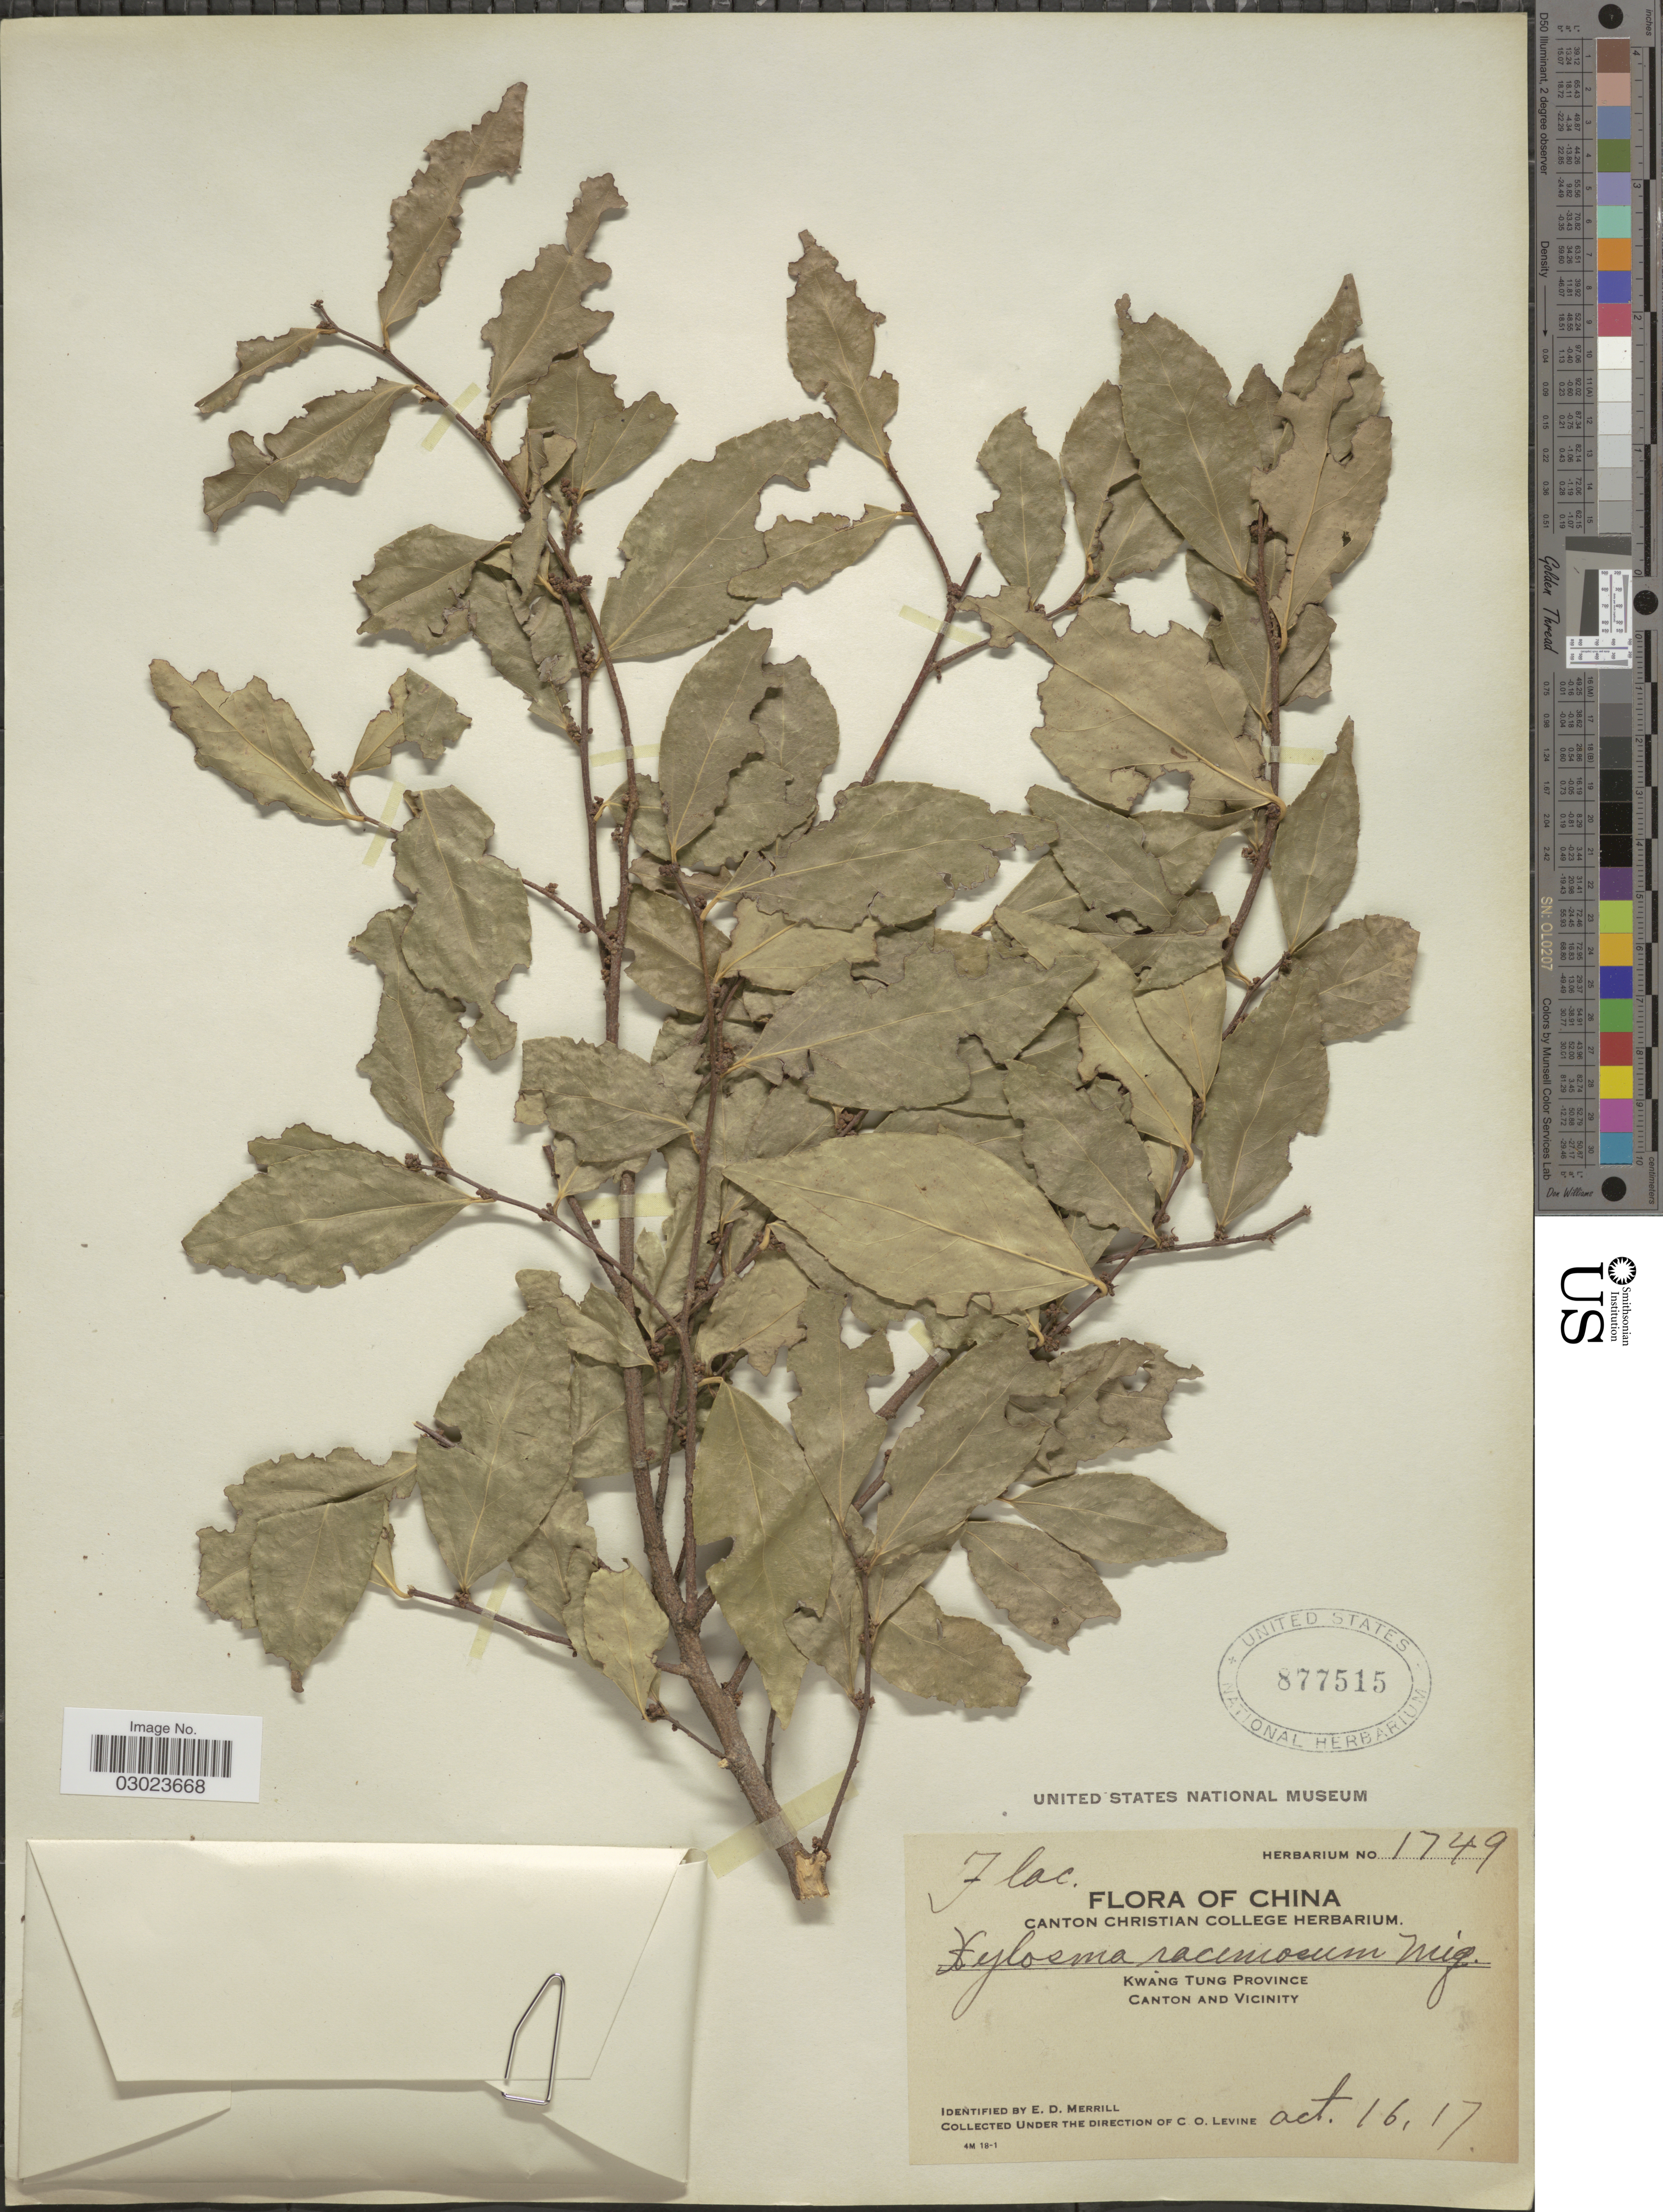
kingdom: Plantae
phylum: Tracheophyta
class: Magnoliopsida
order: Malpighiales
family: Salicaceae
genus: Xylosma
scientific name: Xylosma congesta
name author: (Lour.) Merr.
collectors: C. O. Levine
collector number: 1749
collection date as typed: Transcribed d/m/y: 16/10/17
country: China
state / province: Guangdong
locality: Kwang Tung Province, Canton and Vicinity.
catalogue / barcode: US 877515